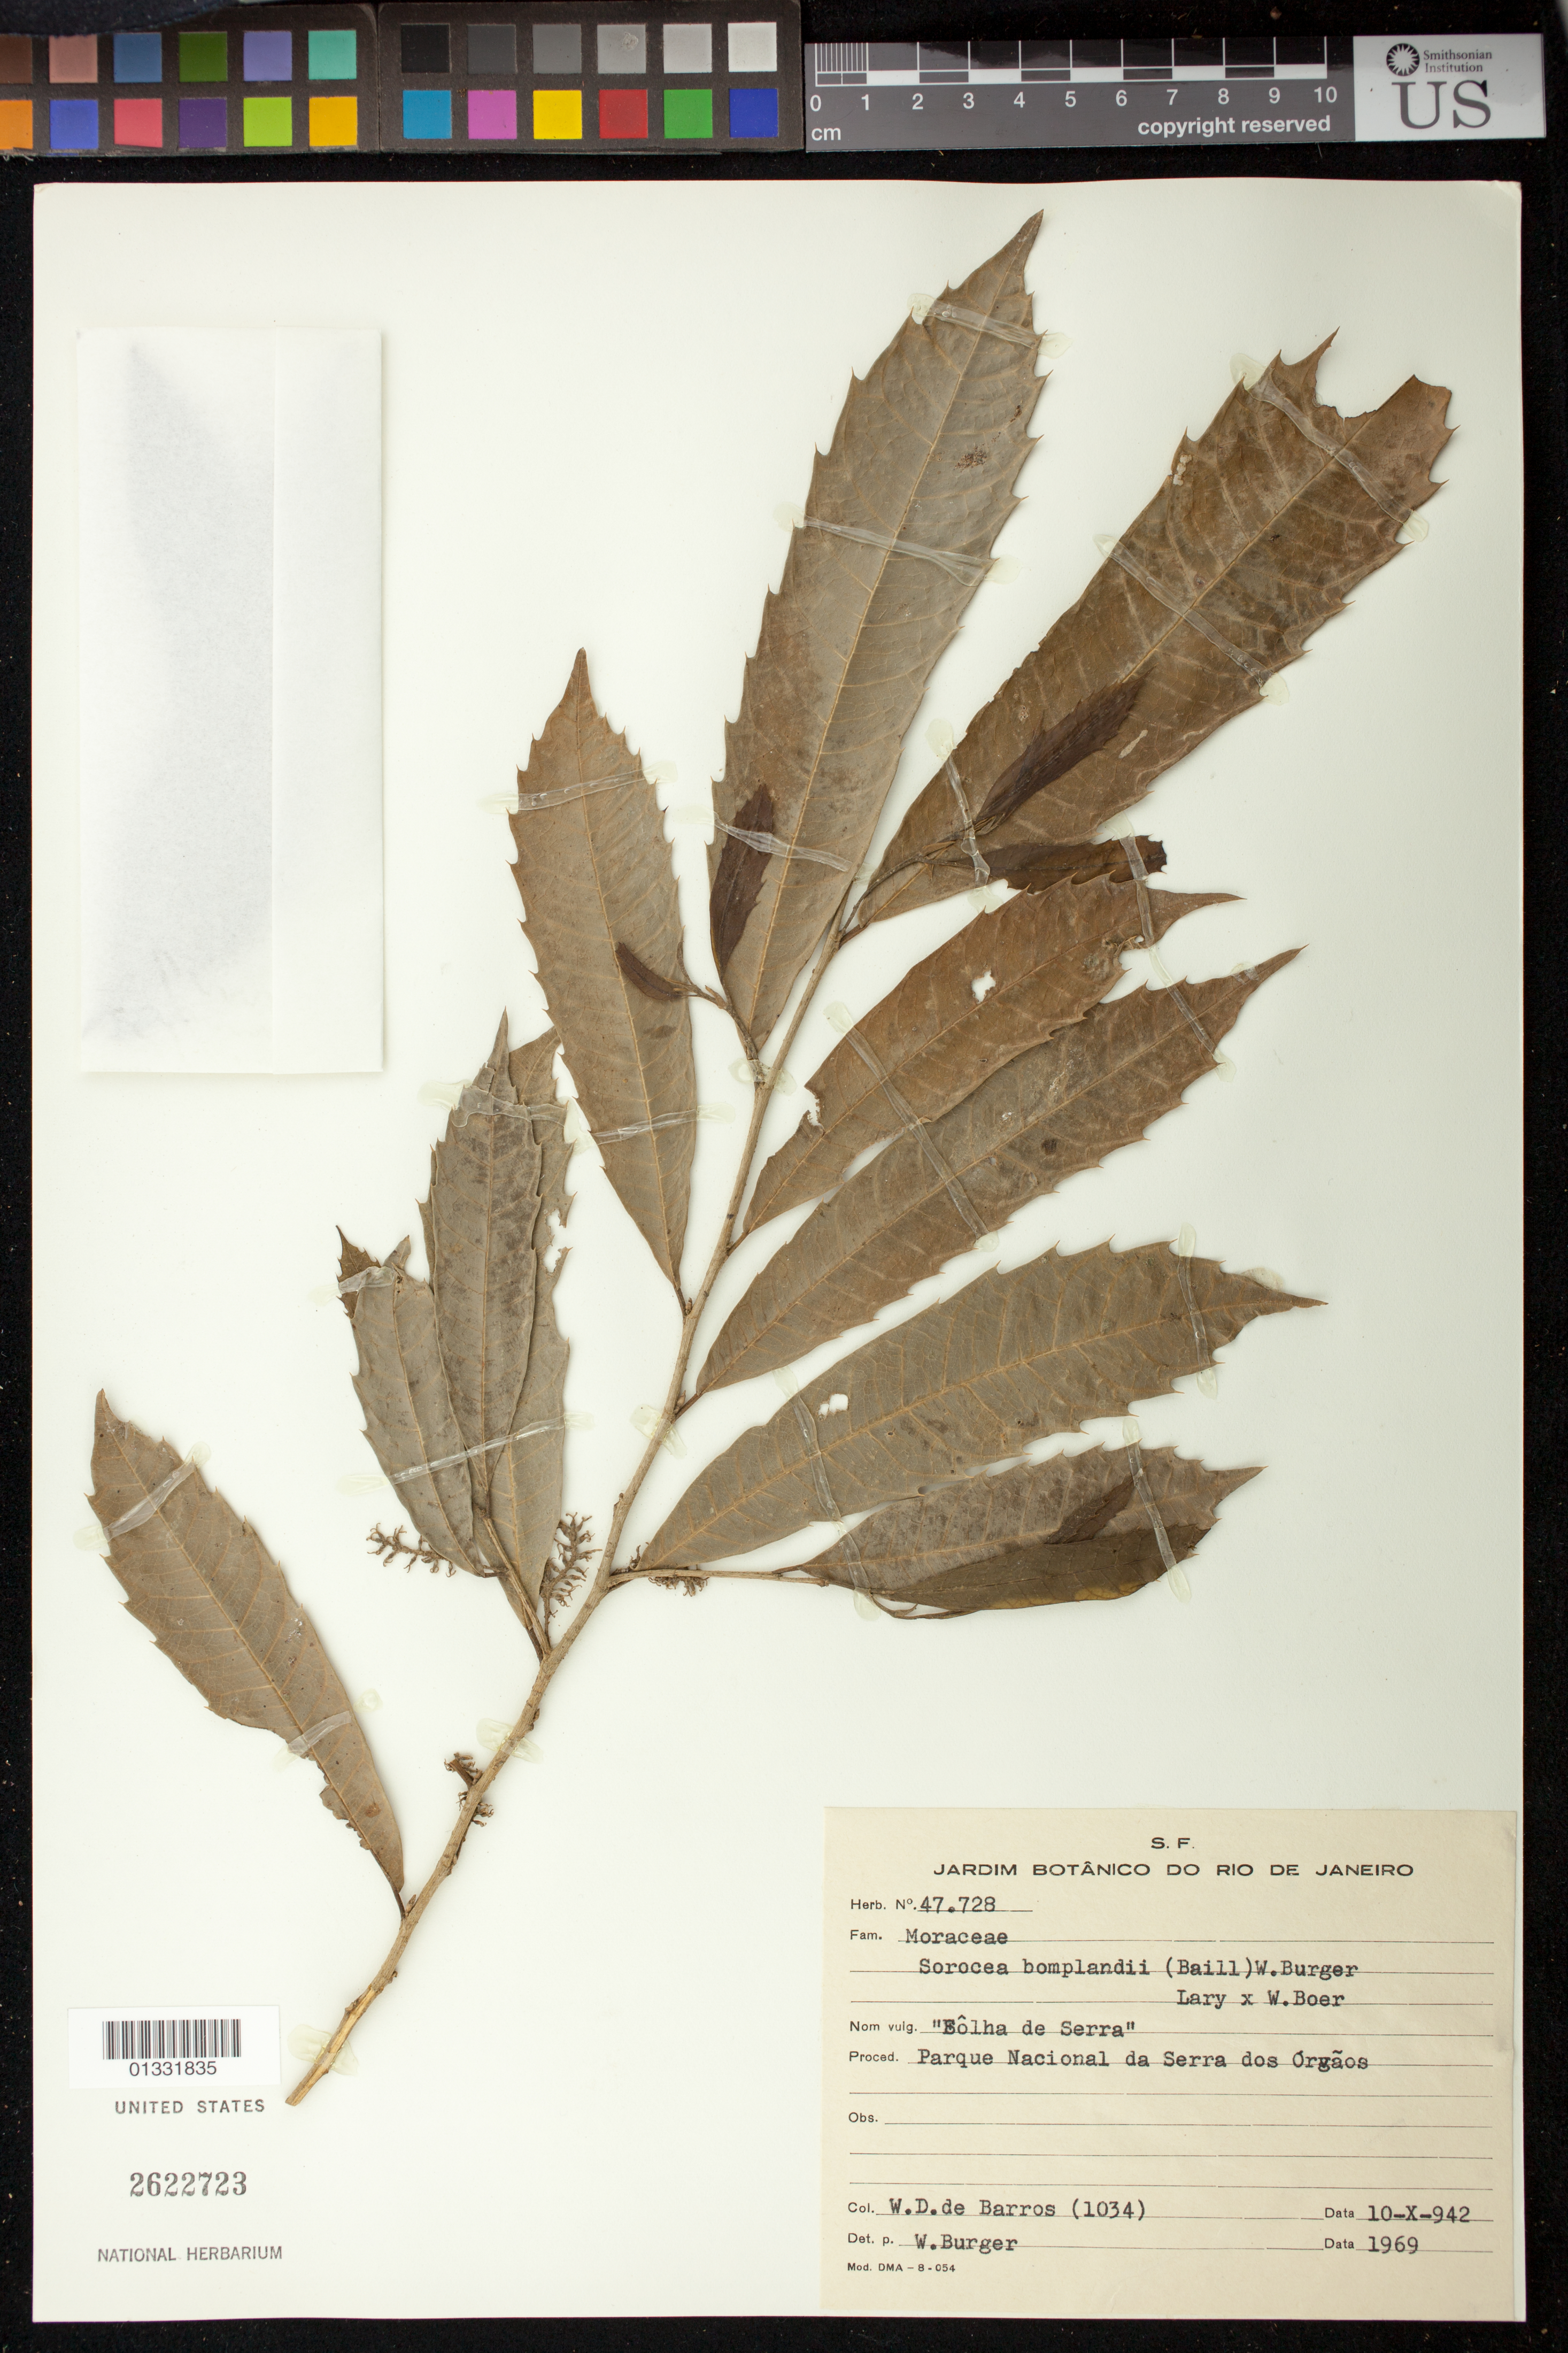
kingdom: Plantae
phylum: Tracheophyta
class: Magnoliopsida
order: Rosales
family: Moraceae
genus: Sorocea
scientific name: Sorocea bonplandii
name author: (Baill.) W.C. Burger et al.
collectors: W. D. Barros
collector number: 1034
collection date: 1942-10-10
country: Brazil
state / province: Rio de Janeiro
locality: Parque Nacional da Serra dos Órgãos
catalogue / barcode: US 2622723